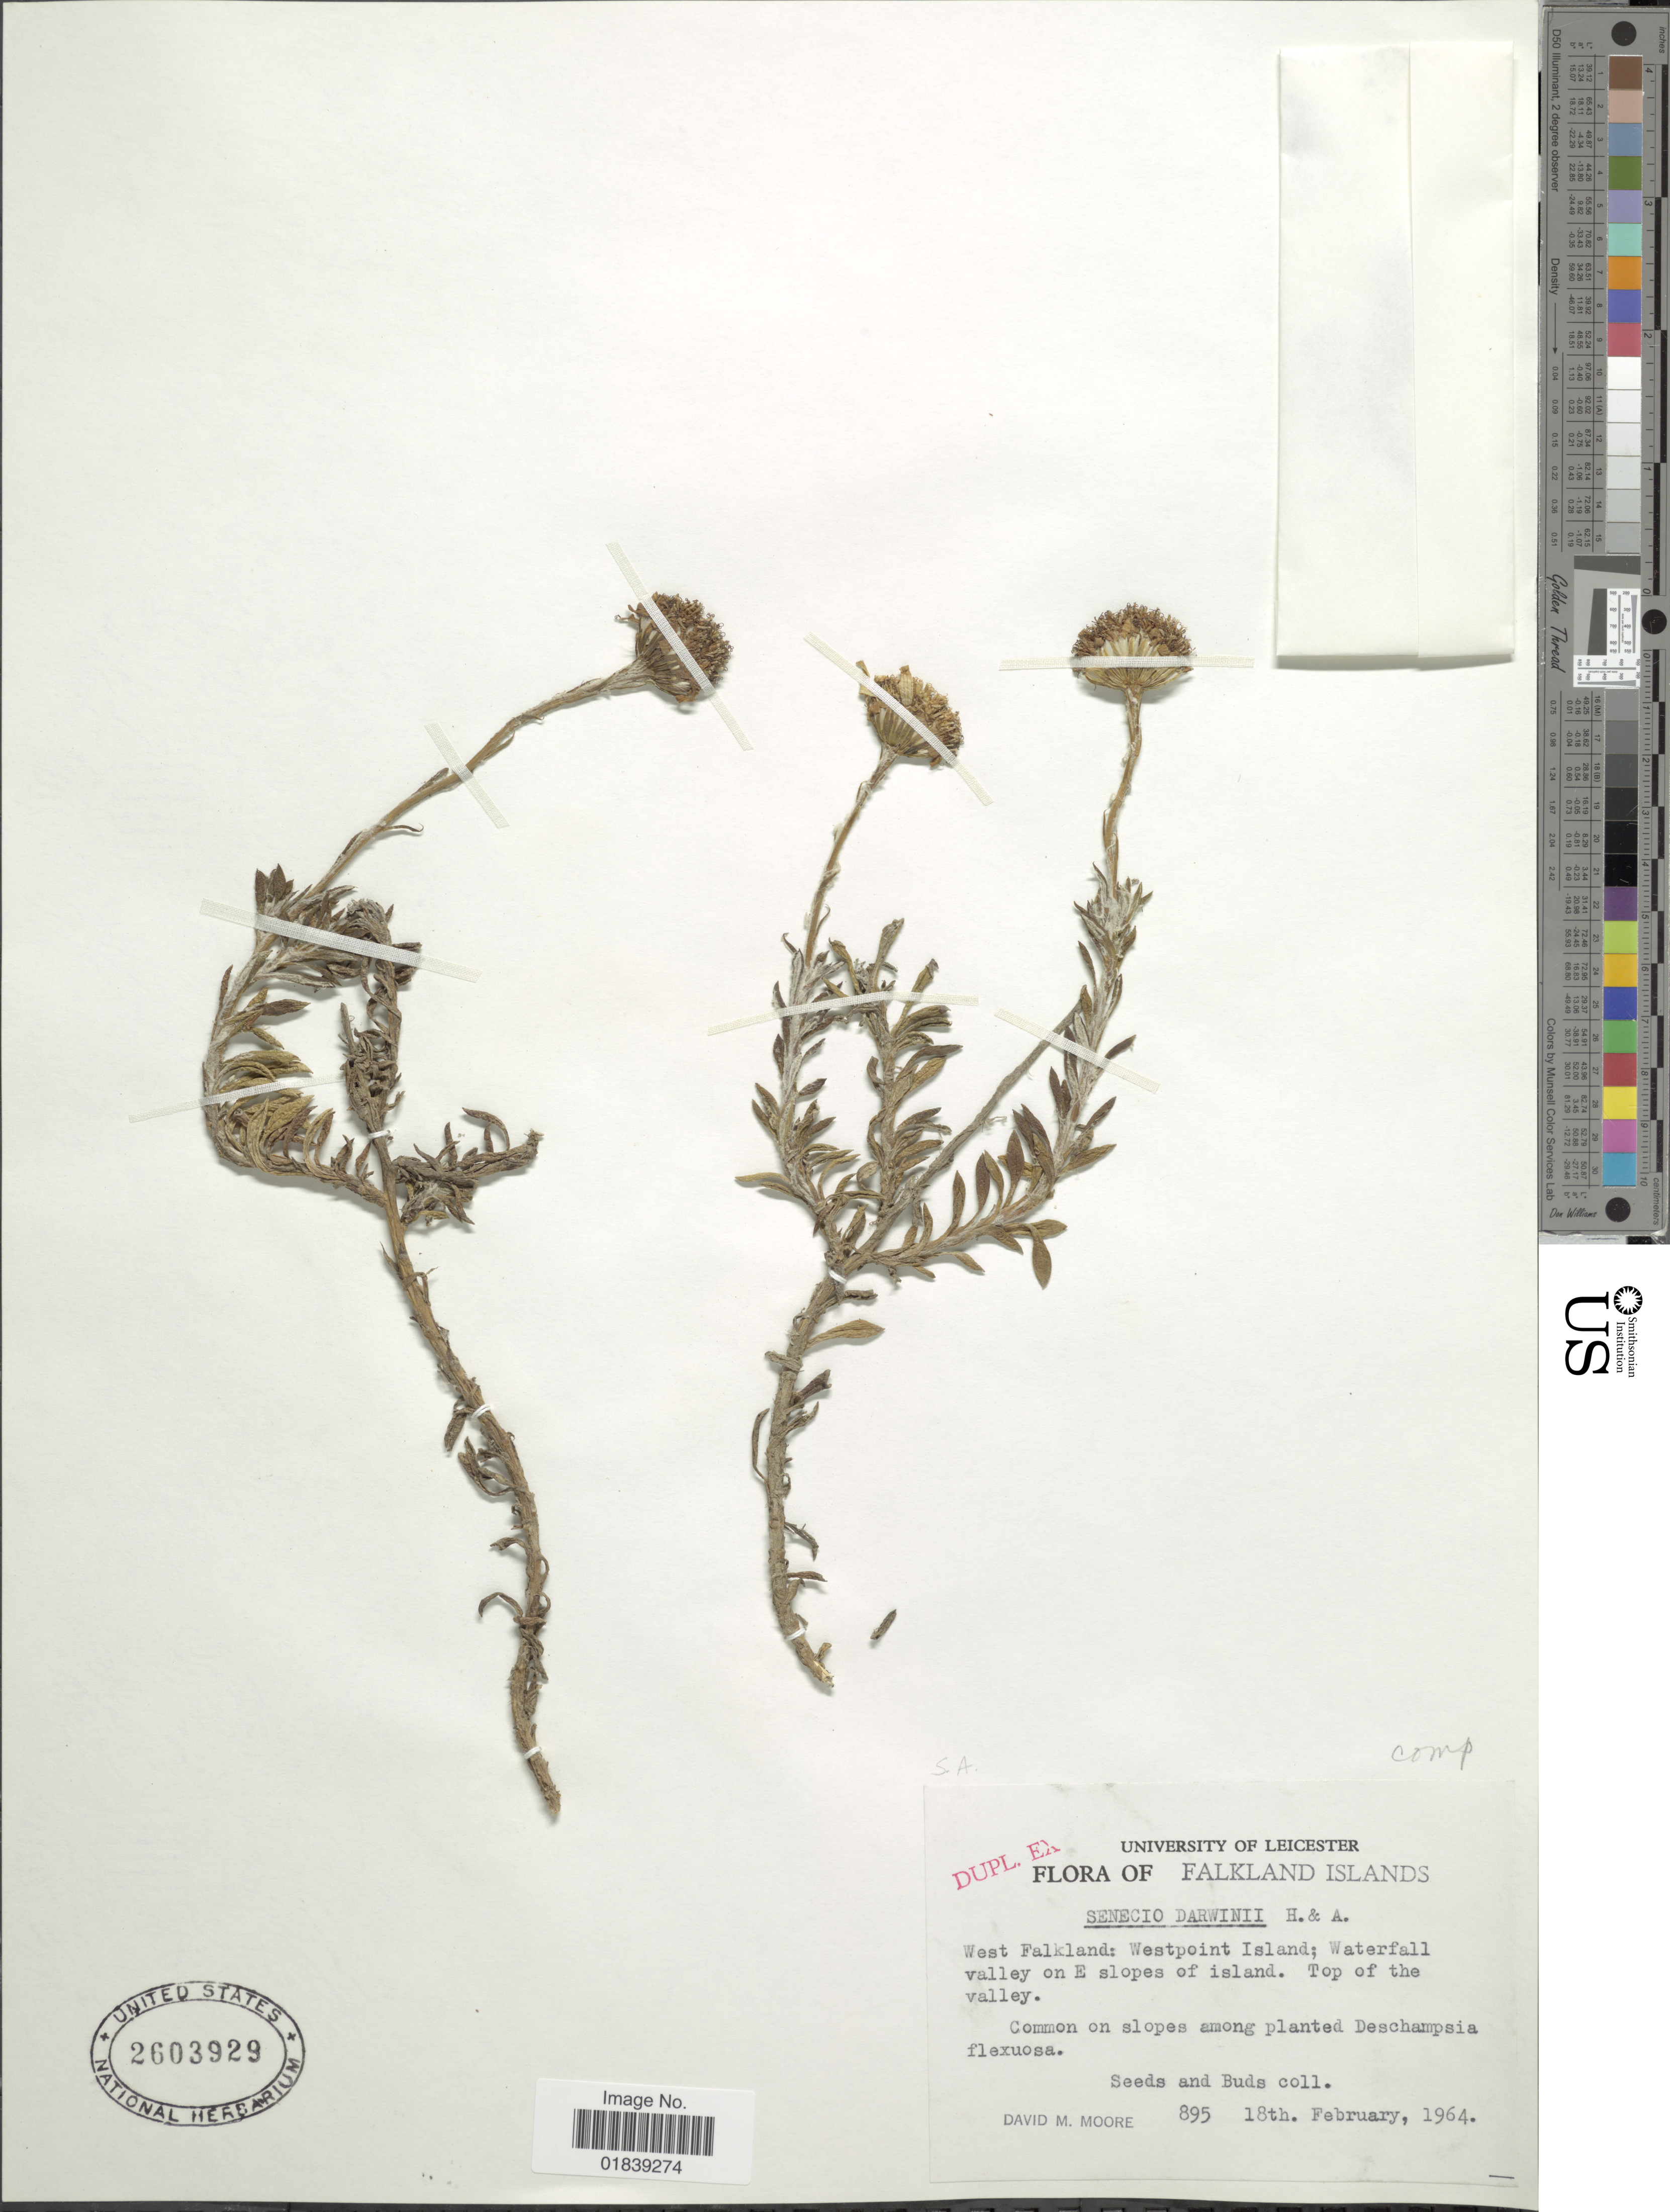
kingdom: Plantae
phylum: Tracheophyta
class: Magnoliopsida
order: Asterales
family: Asteraceae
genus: Senecio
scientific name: Senecio darwinii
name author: Hook. & Arn.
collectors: D. Moore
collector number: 895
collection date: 1964-02-18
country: Falkland Islands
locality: West Falkland, Westpoint Island, Waterfall valley on E slopes of island, top of the valley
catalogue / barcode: US 2603929